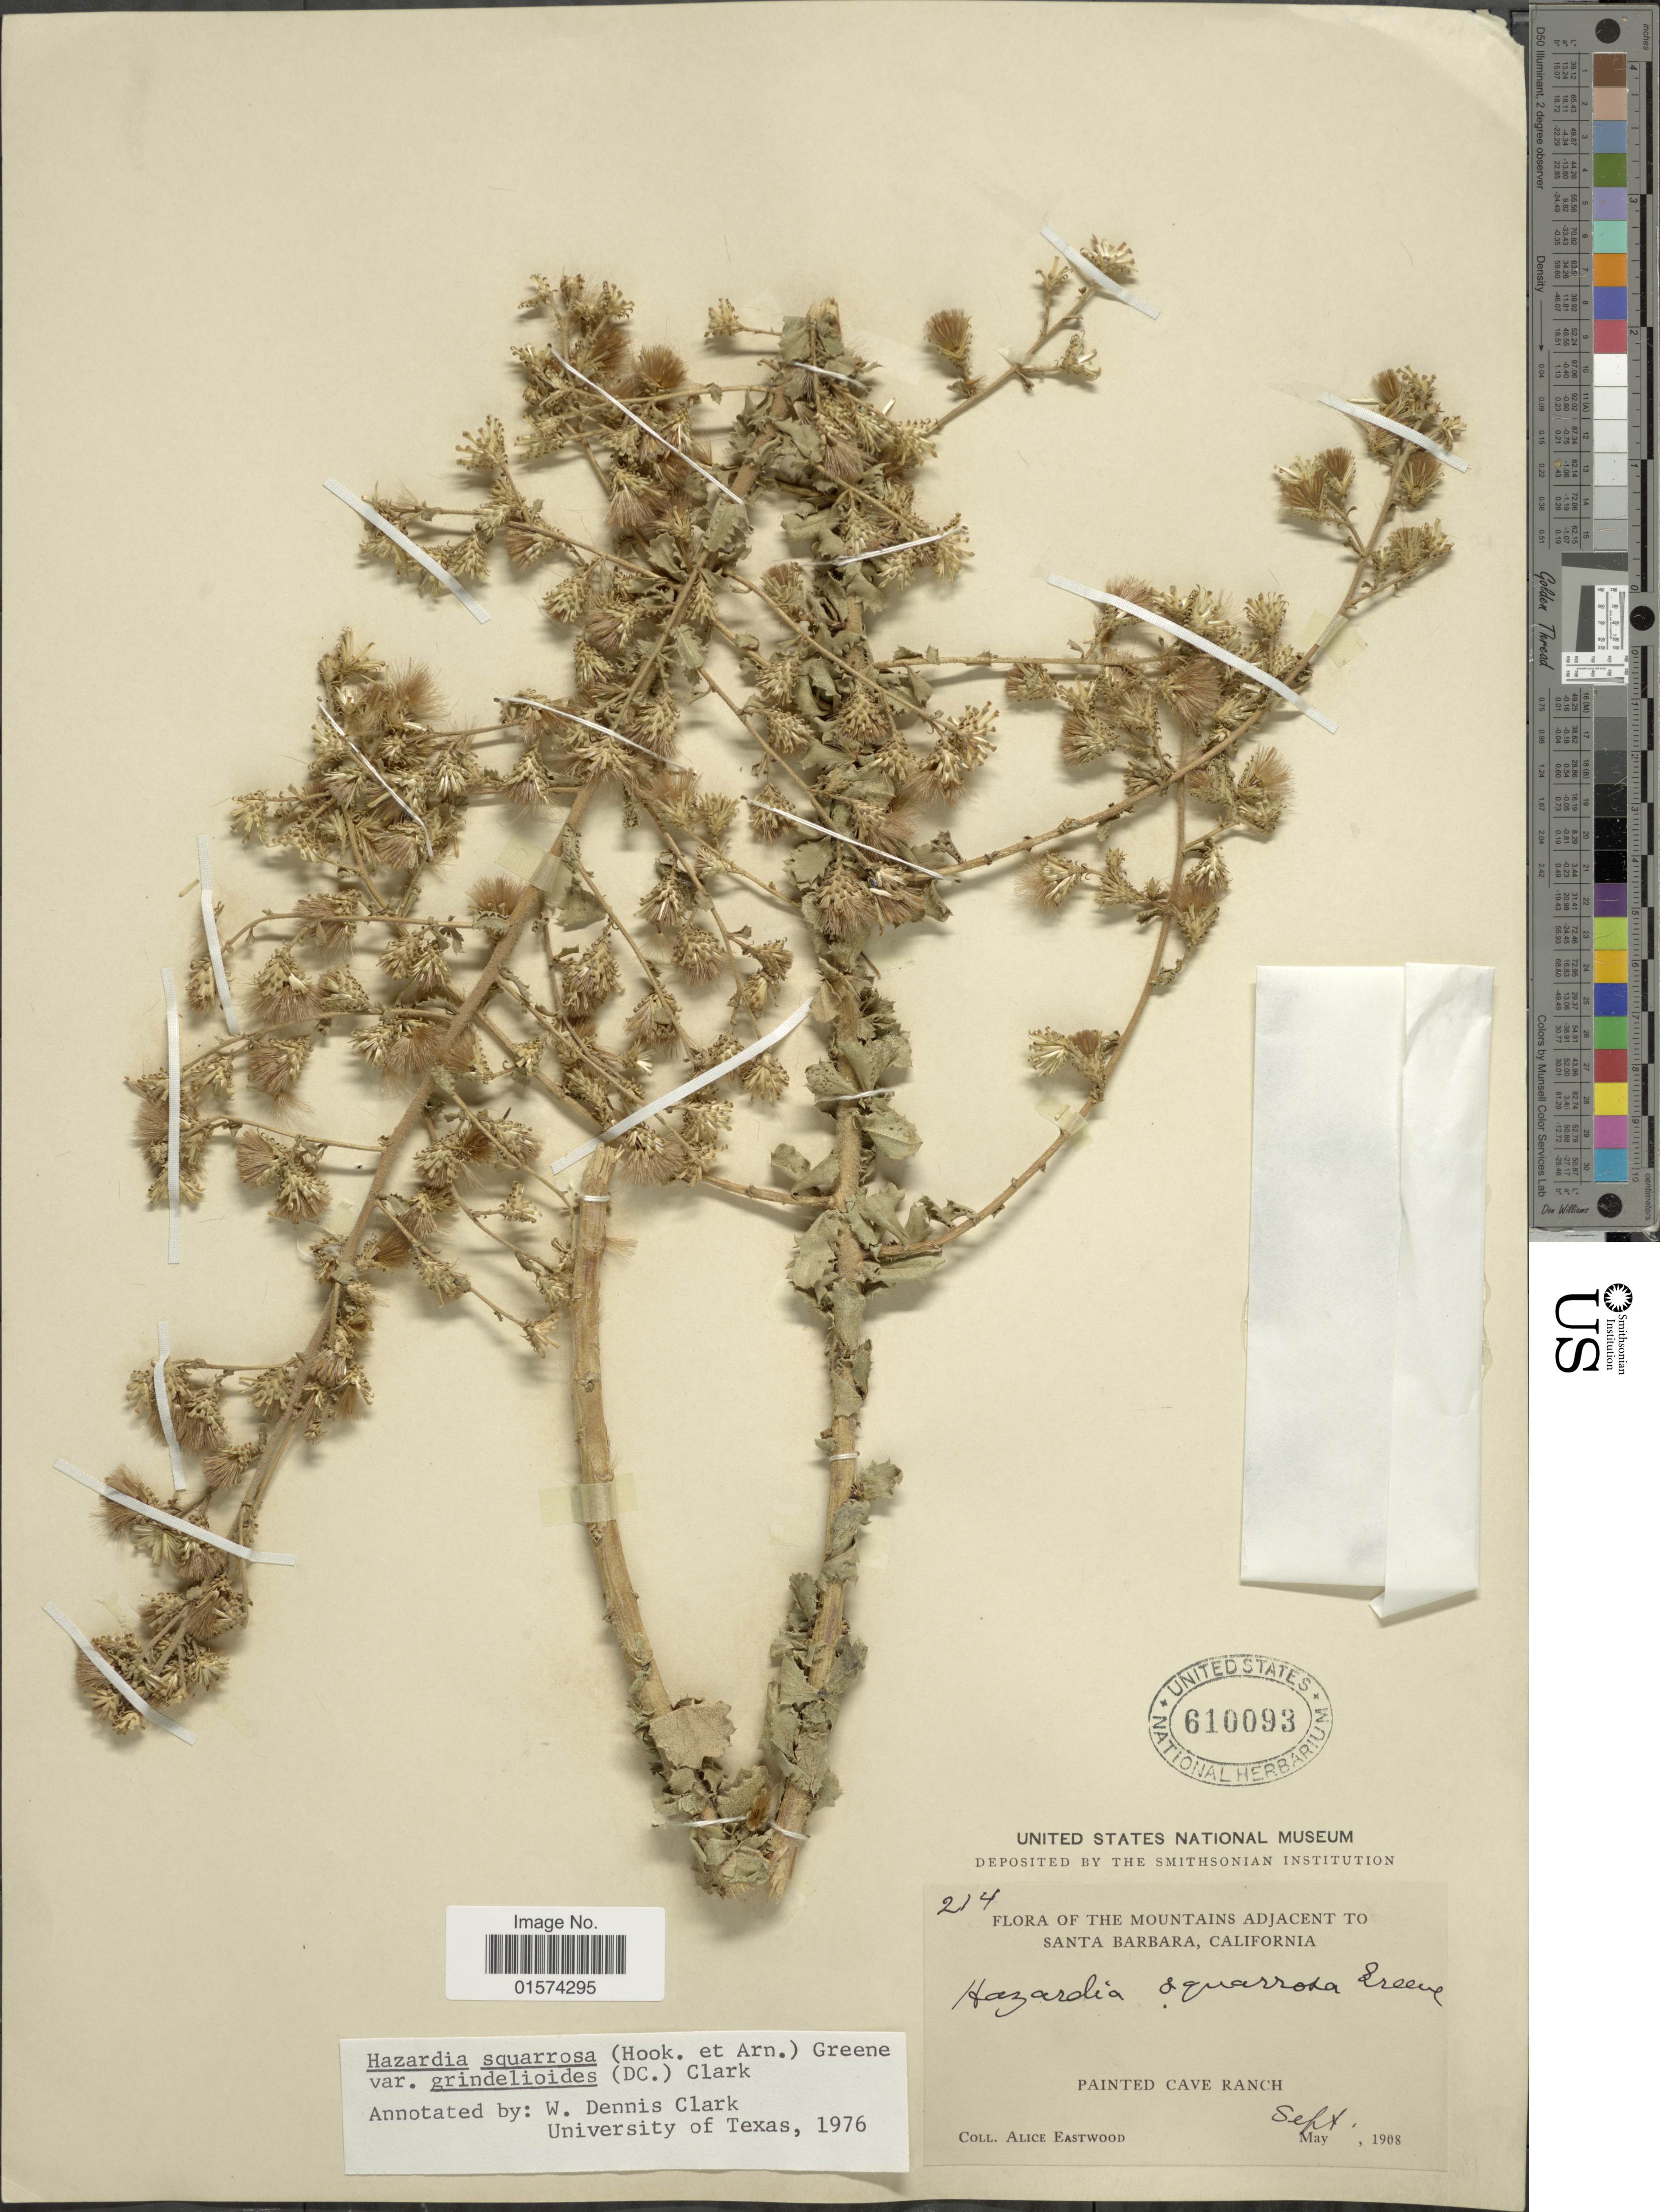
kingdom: Plantae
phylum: Tracheophyta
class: Magnoliopsida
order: Asterales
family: Asteraceae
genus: Hazardia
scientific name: Hazardia squarrosa var. grindelioides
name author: (DC.) W.D. Clark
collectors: A. Eastwood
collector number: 214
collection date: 1908-05/1908-09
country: United States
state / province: California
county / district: Santa Barbara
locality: The Mountains Adjacent to Santa Barbara, Painted Cave Ranch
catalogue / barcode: US 610093